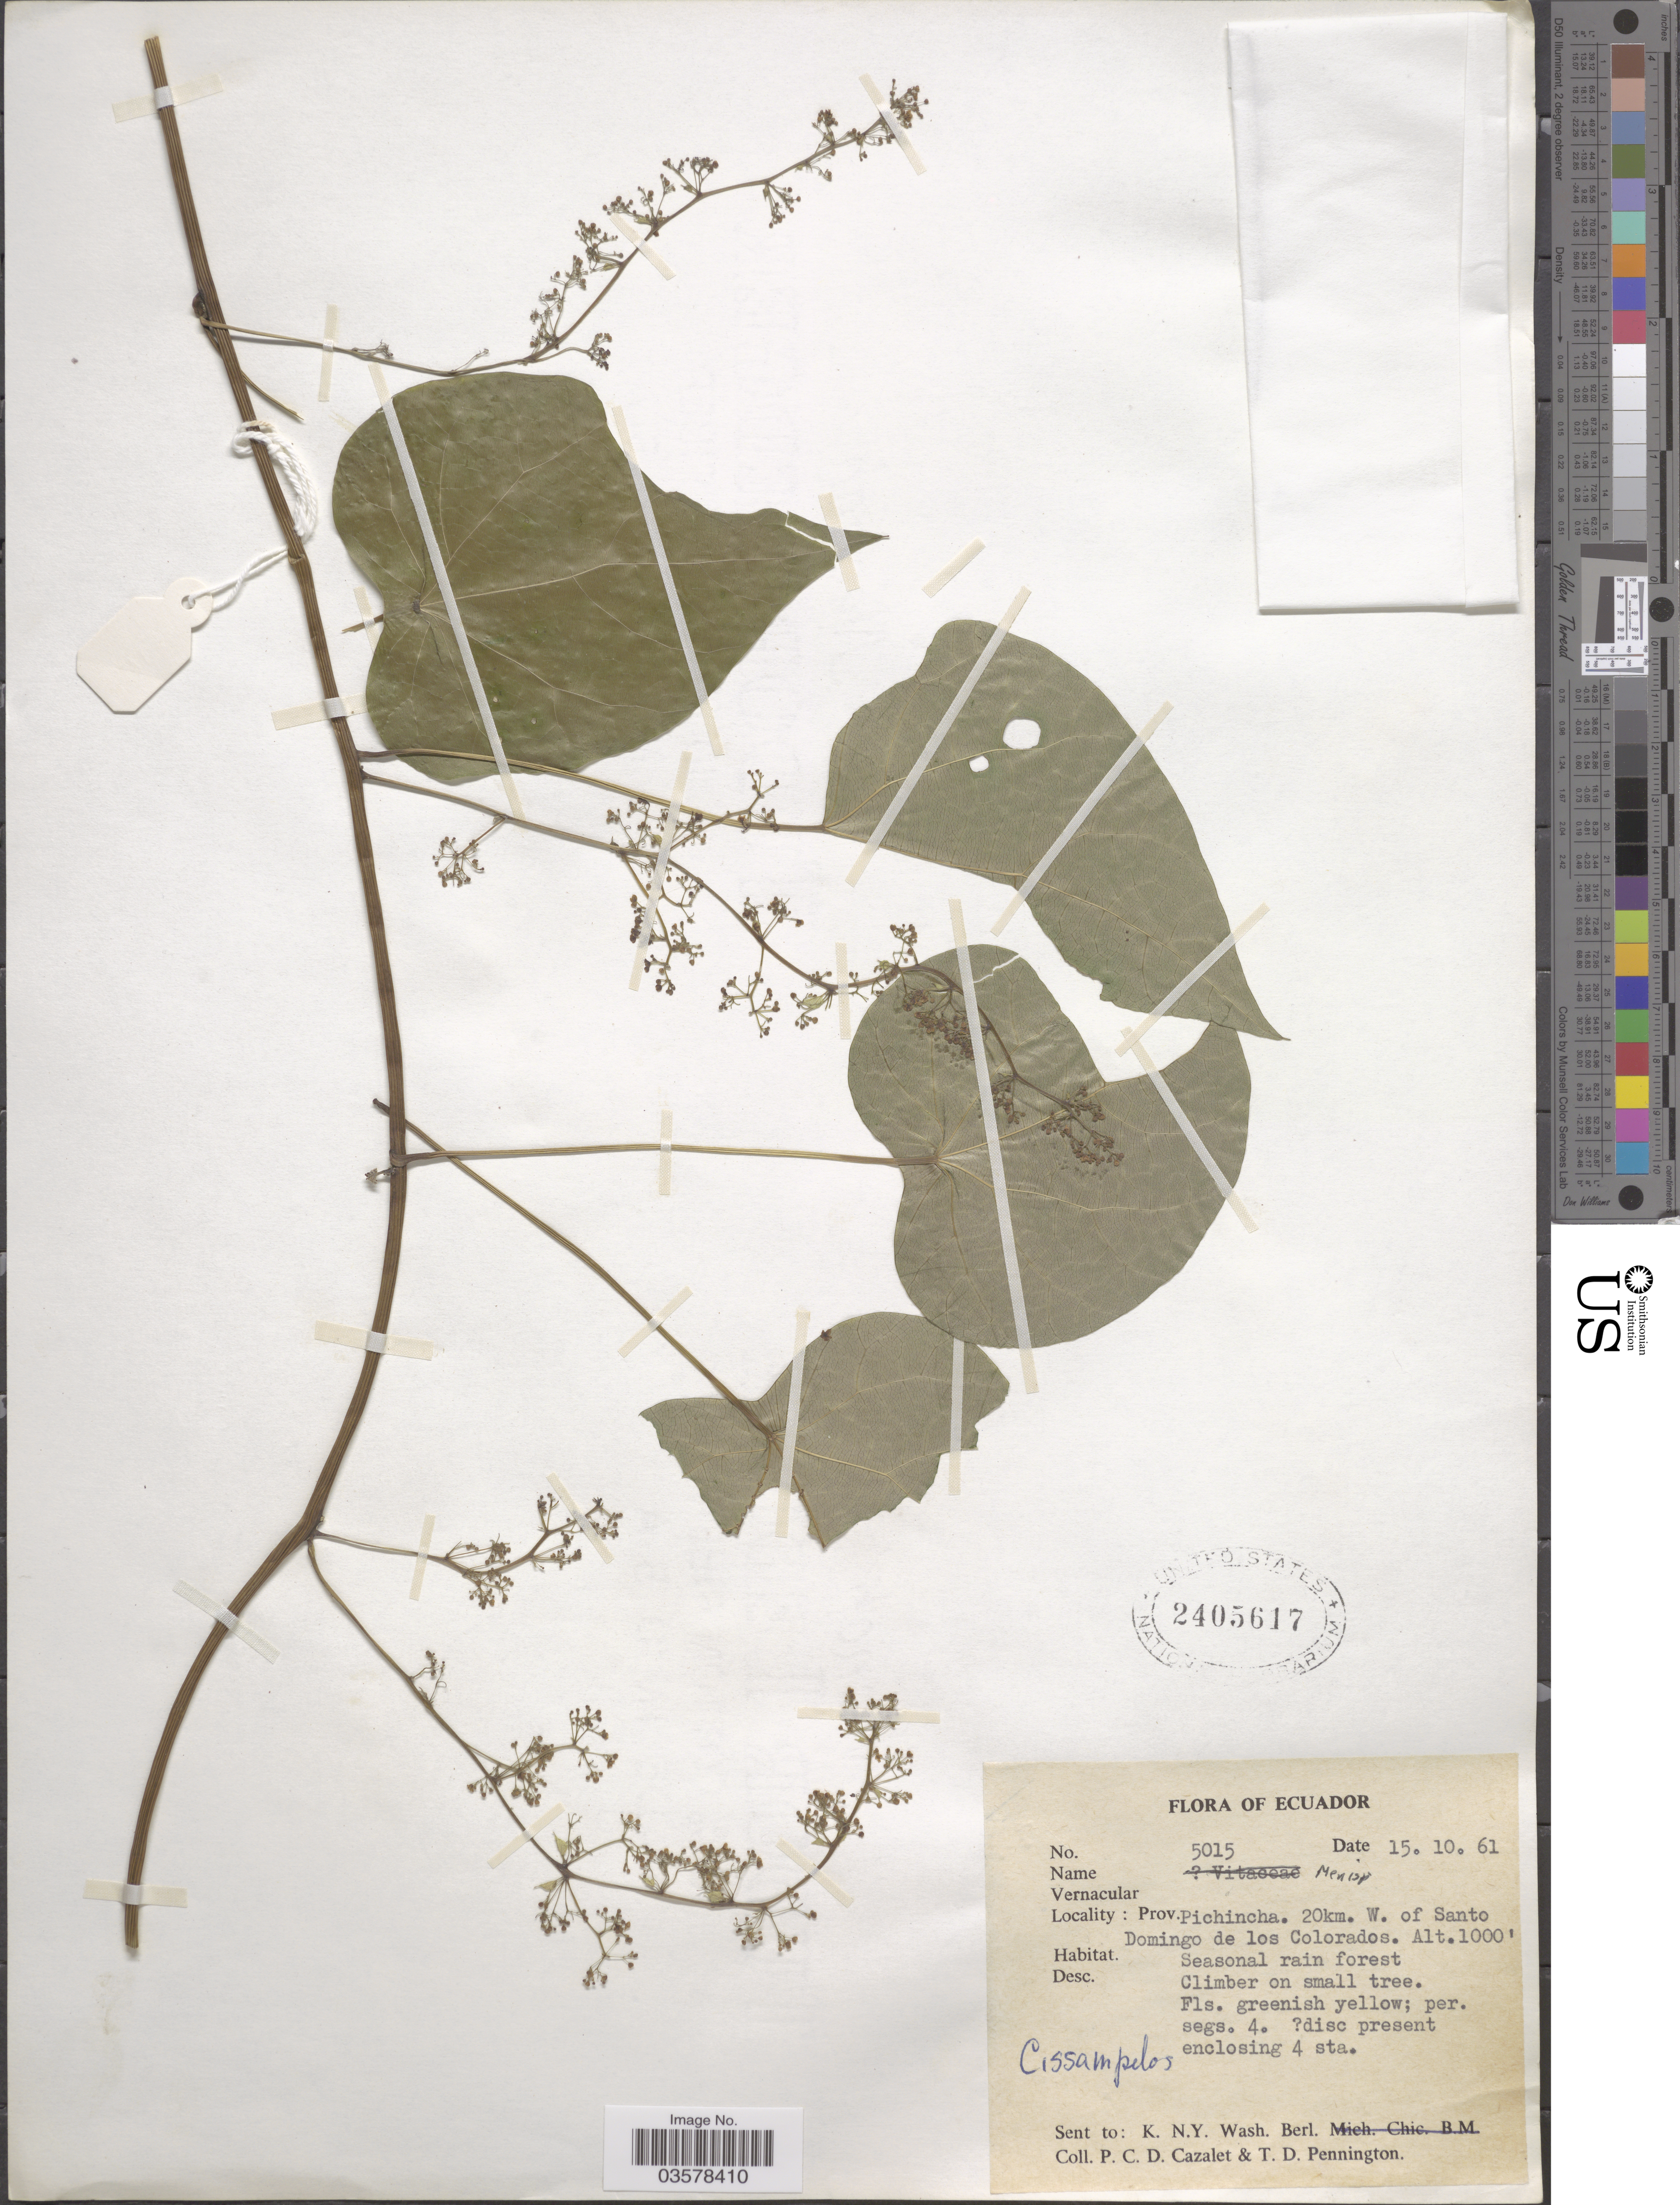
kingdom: Plantae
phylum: Tracheophyta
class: Magnoliopsida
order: Ranunculales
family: Menispermaceae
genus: Cissampelos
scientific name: Cissampelos sp.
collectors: P. C. D. Cazalet & T. D. Pennington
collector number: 5015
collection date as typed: Transcribed d/m/y: 15/10/61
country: Ecuador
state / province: Pichincha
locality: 20km. W. of Santo Domingo de los Colorados.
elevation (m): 305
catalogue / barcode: US 2405617